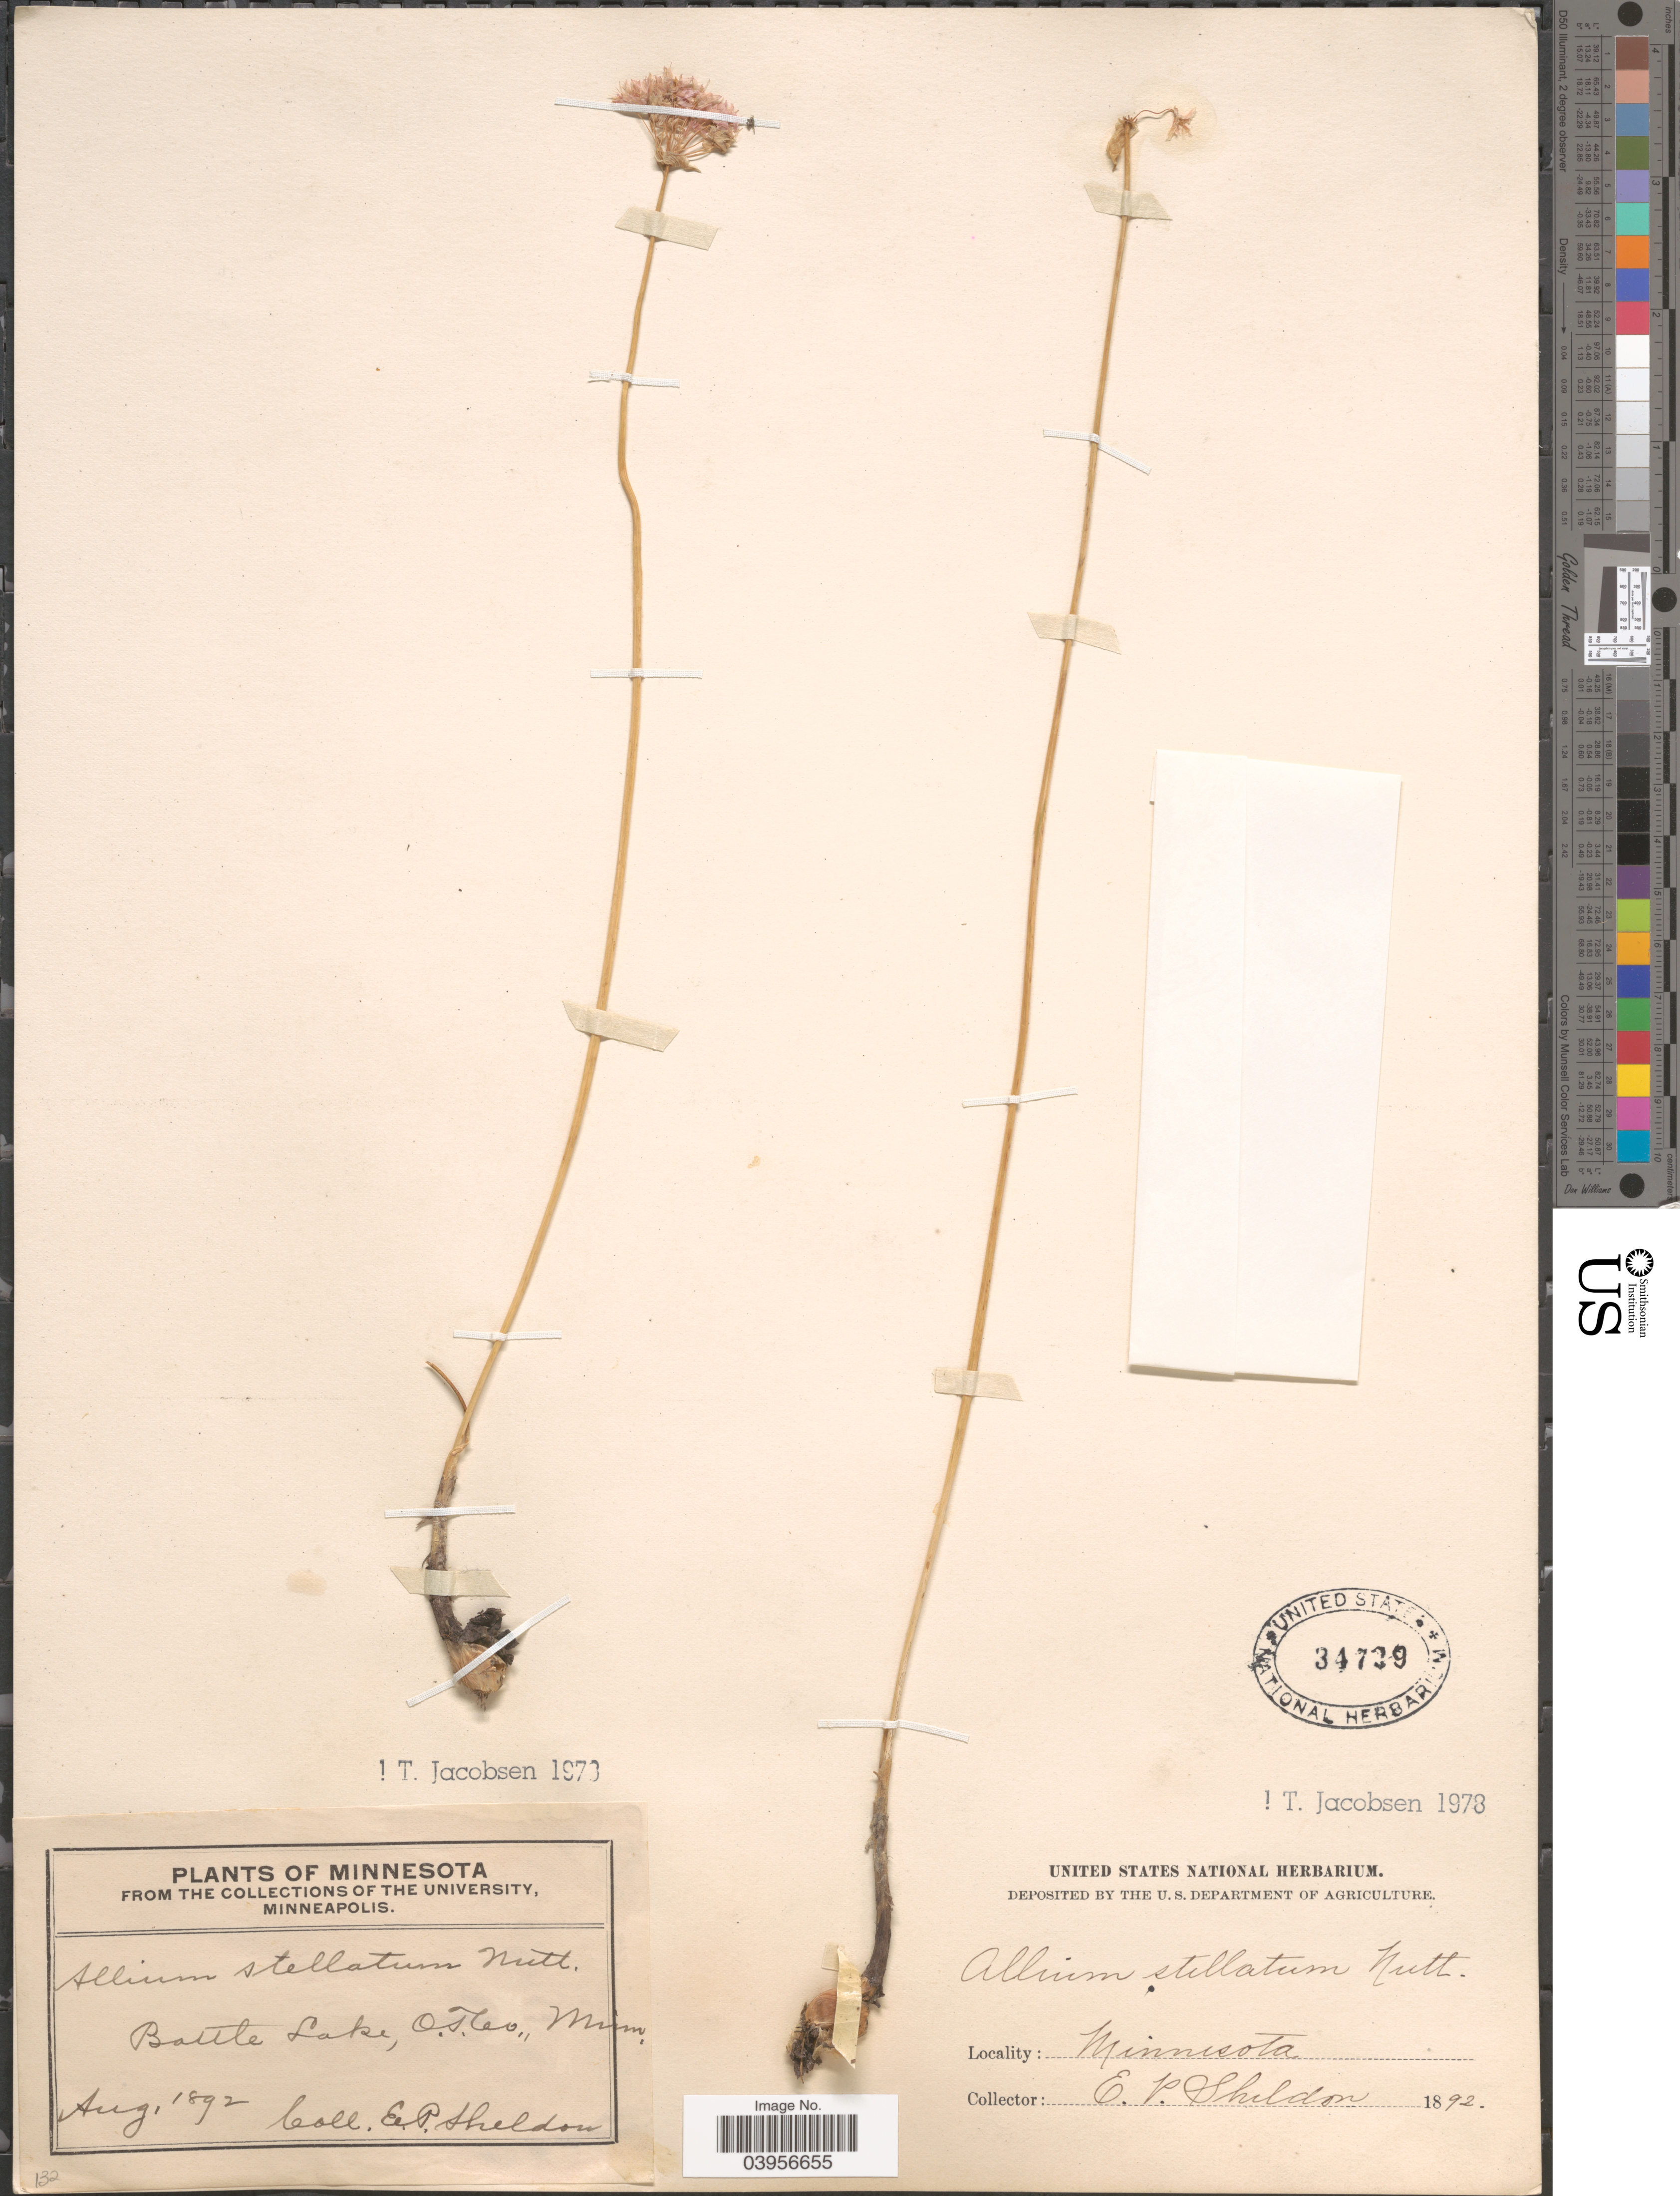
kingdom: Plantae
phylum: Tracheophyta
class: Liliopsida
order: Asparagales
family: Amaryllidaceae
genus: Allium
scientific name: Allium stellatum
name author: Nutt. ex Ker Gawl.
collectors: E. P. Sheldon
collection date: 1892-08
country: United States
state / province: Minnesota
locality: Battle Lake, O. T. Co.